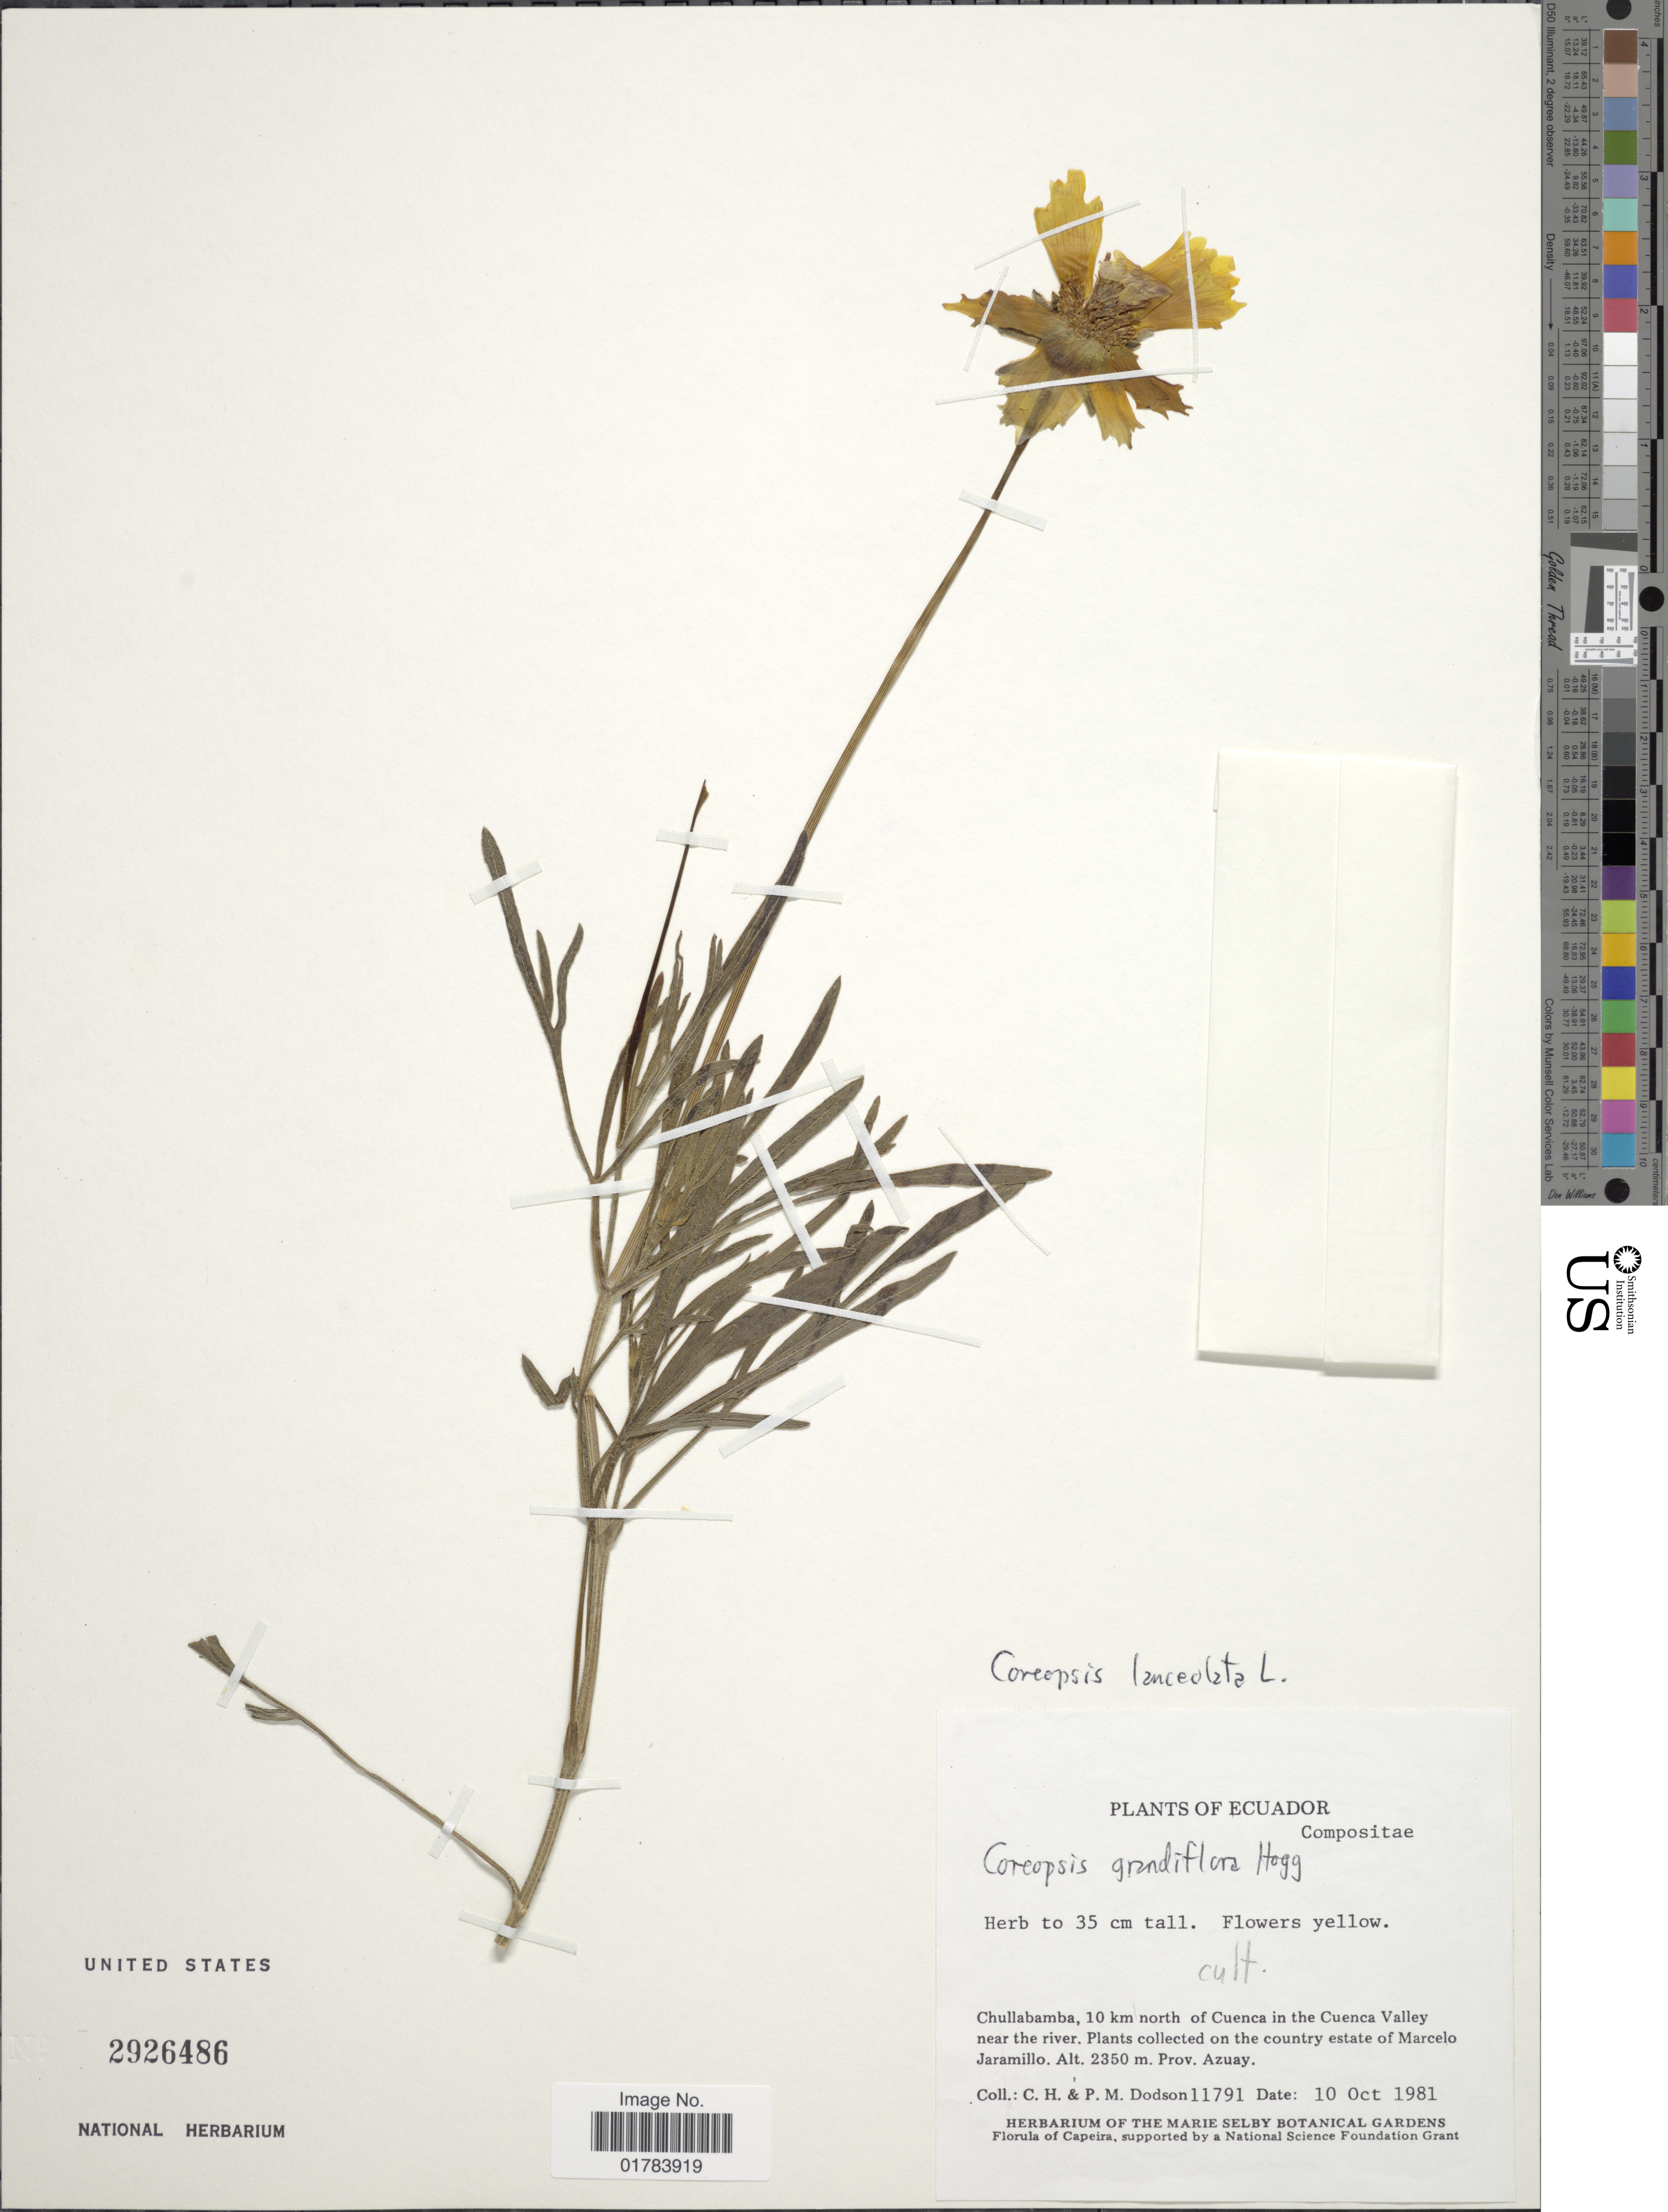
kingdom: Plantae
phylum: Tracheophyta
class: Magnoliopsida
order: Asterales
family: Asteraceae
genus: Coreopsis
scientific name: Coreopsis lanceolata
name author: L.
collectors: C. H. Dodson & P. M. Dodson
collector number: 11791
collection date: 1981-10-10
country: Ecuador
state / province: Azuay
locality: Chullabamba, 10 km north of Cuenca in the Cuenca Valley near the river. Plants collected on the country estate of Marcelo Jaramillo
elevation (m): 2350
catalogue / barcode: US 2926486